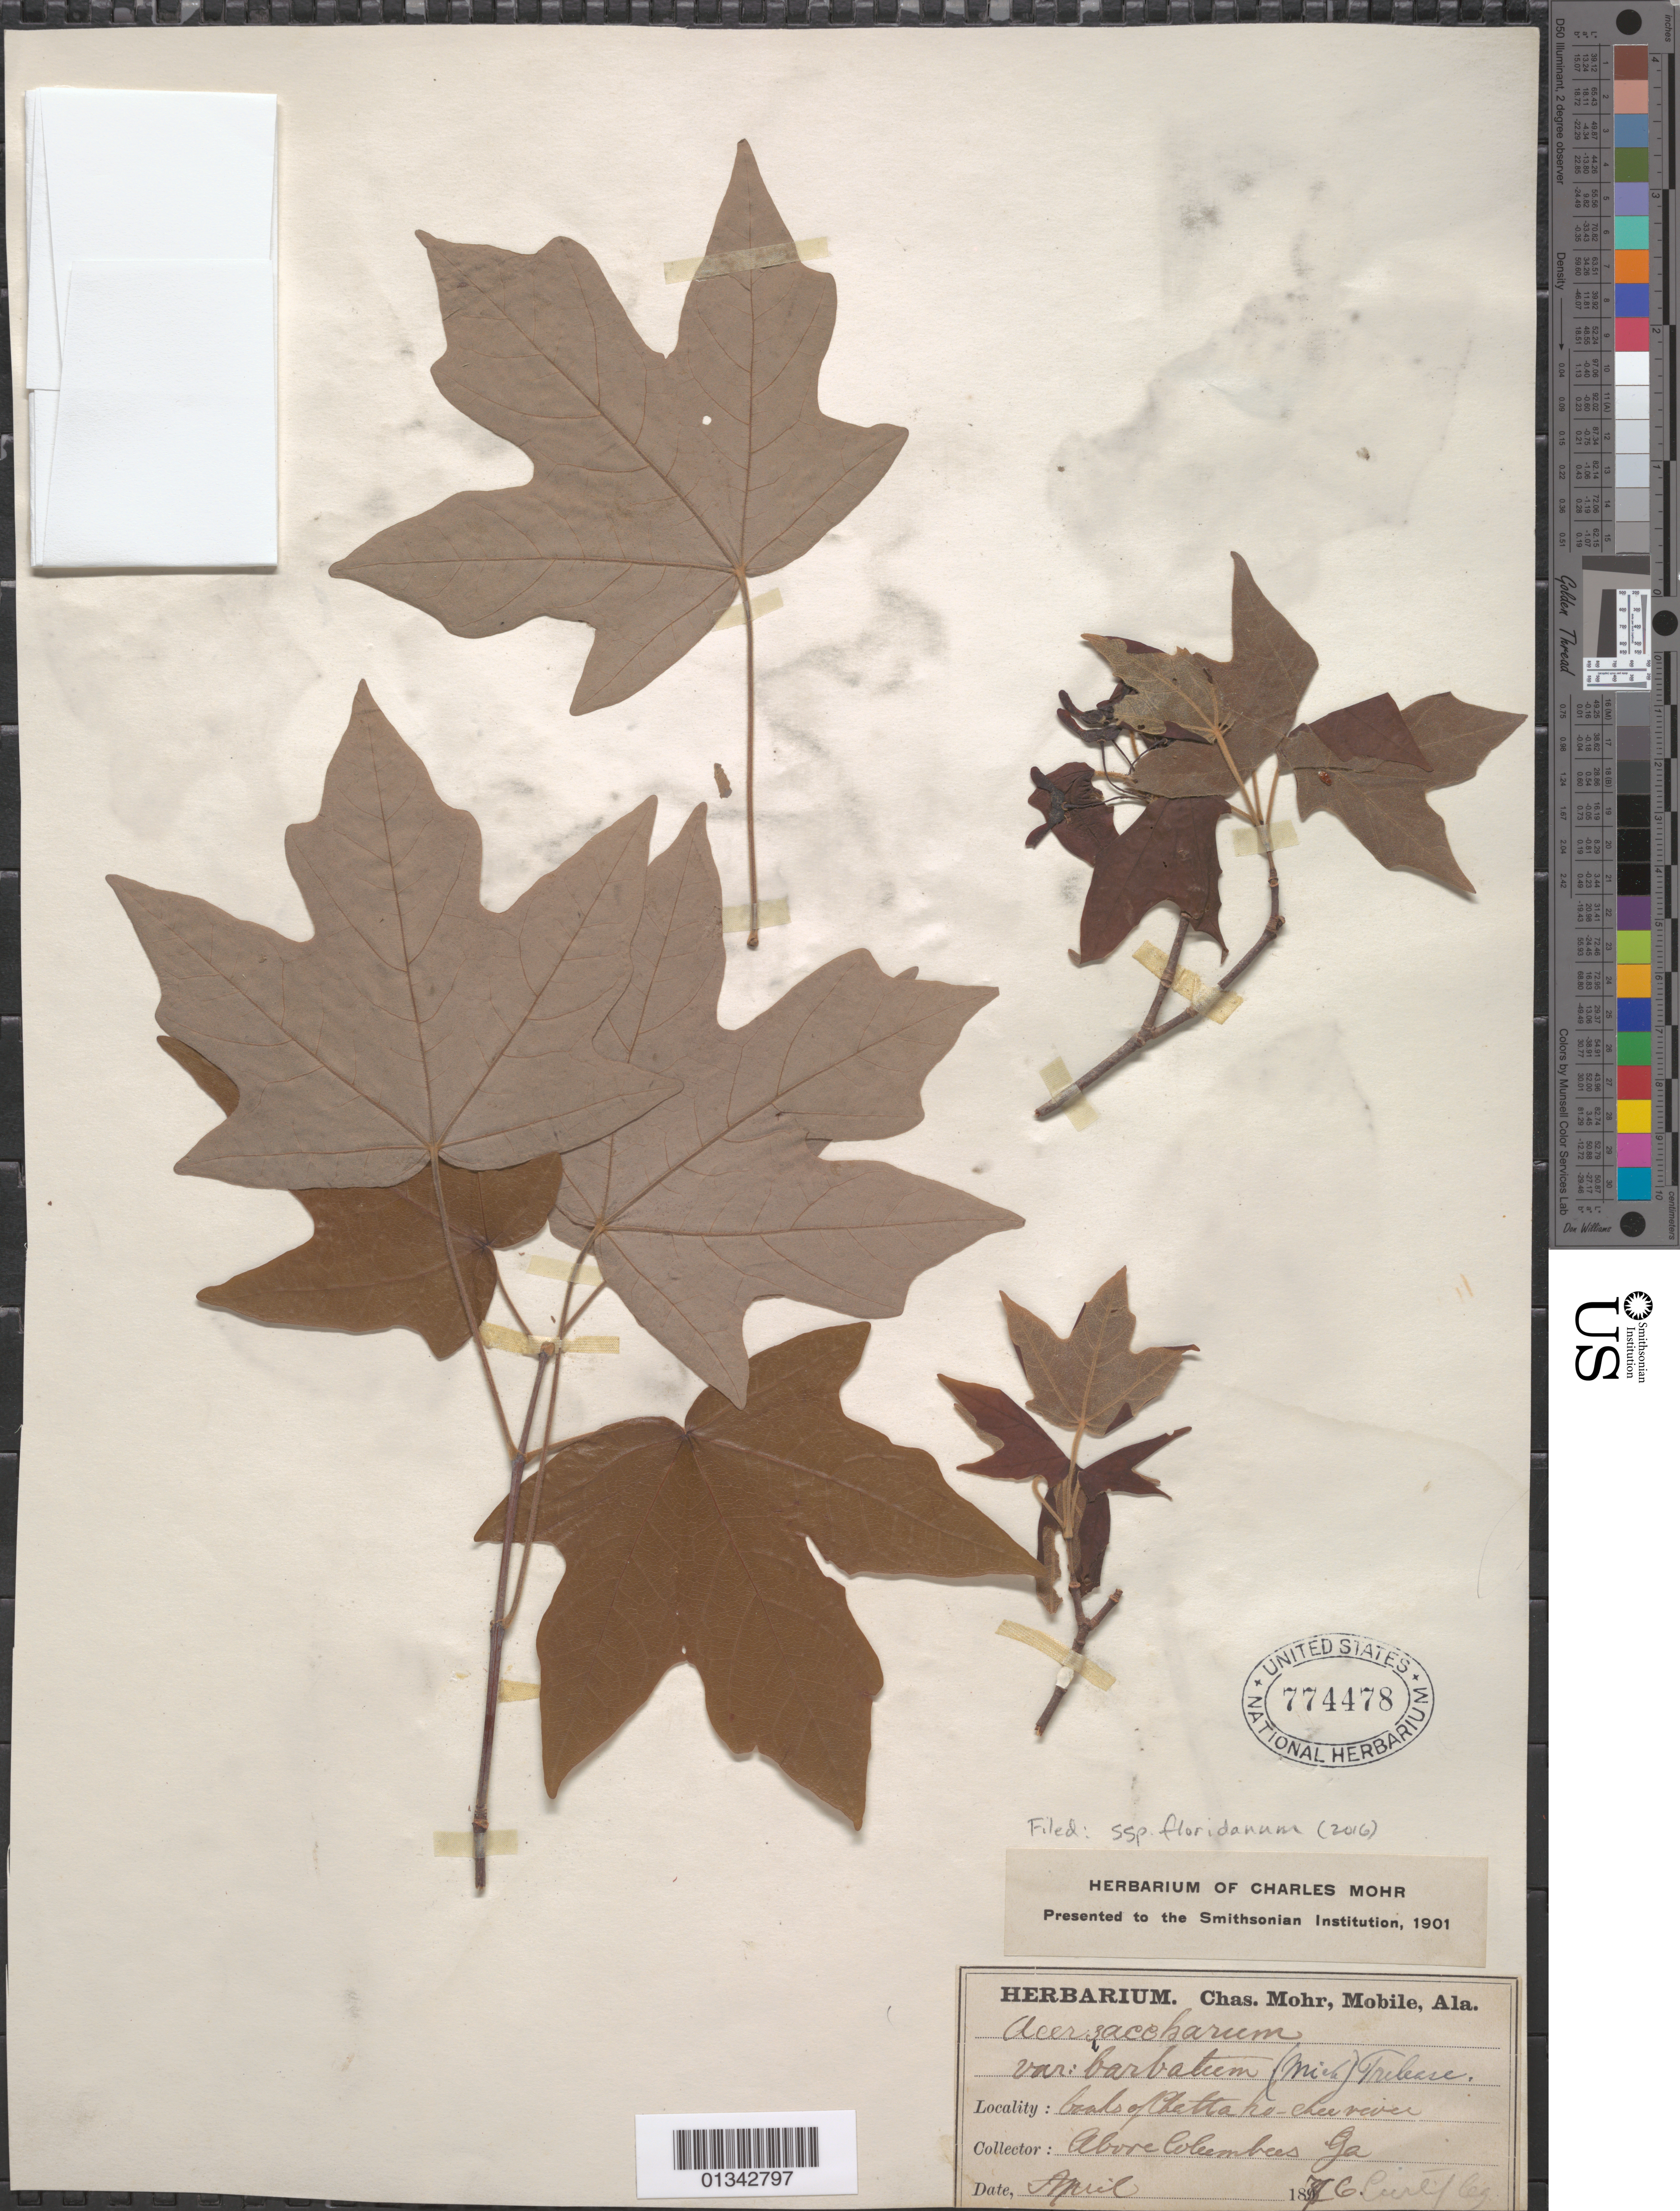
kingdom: Plantae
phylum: Tracheophyta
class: Magnoliopsida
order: Sapindales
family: Sapindaceae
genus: Acer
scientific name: Acer saccharum subsp. floridanum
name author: (Chapm.) Desmarais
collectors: Mohr herbarium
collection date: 1876-04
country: United States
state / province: Georgia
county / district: Muscogee County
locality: Chattahoochee [?] River, above Columbus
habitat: Banks of river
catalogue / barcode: US 774478